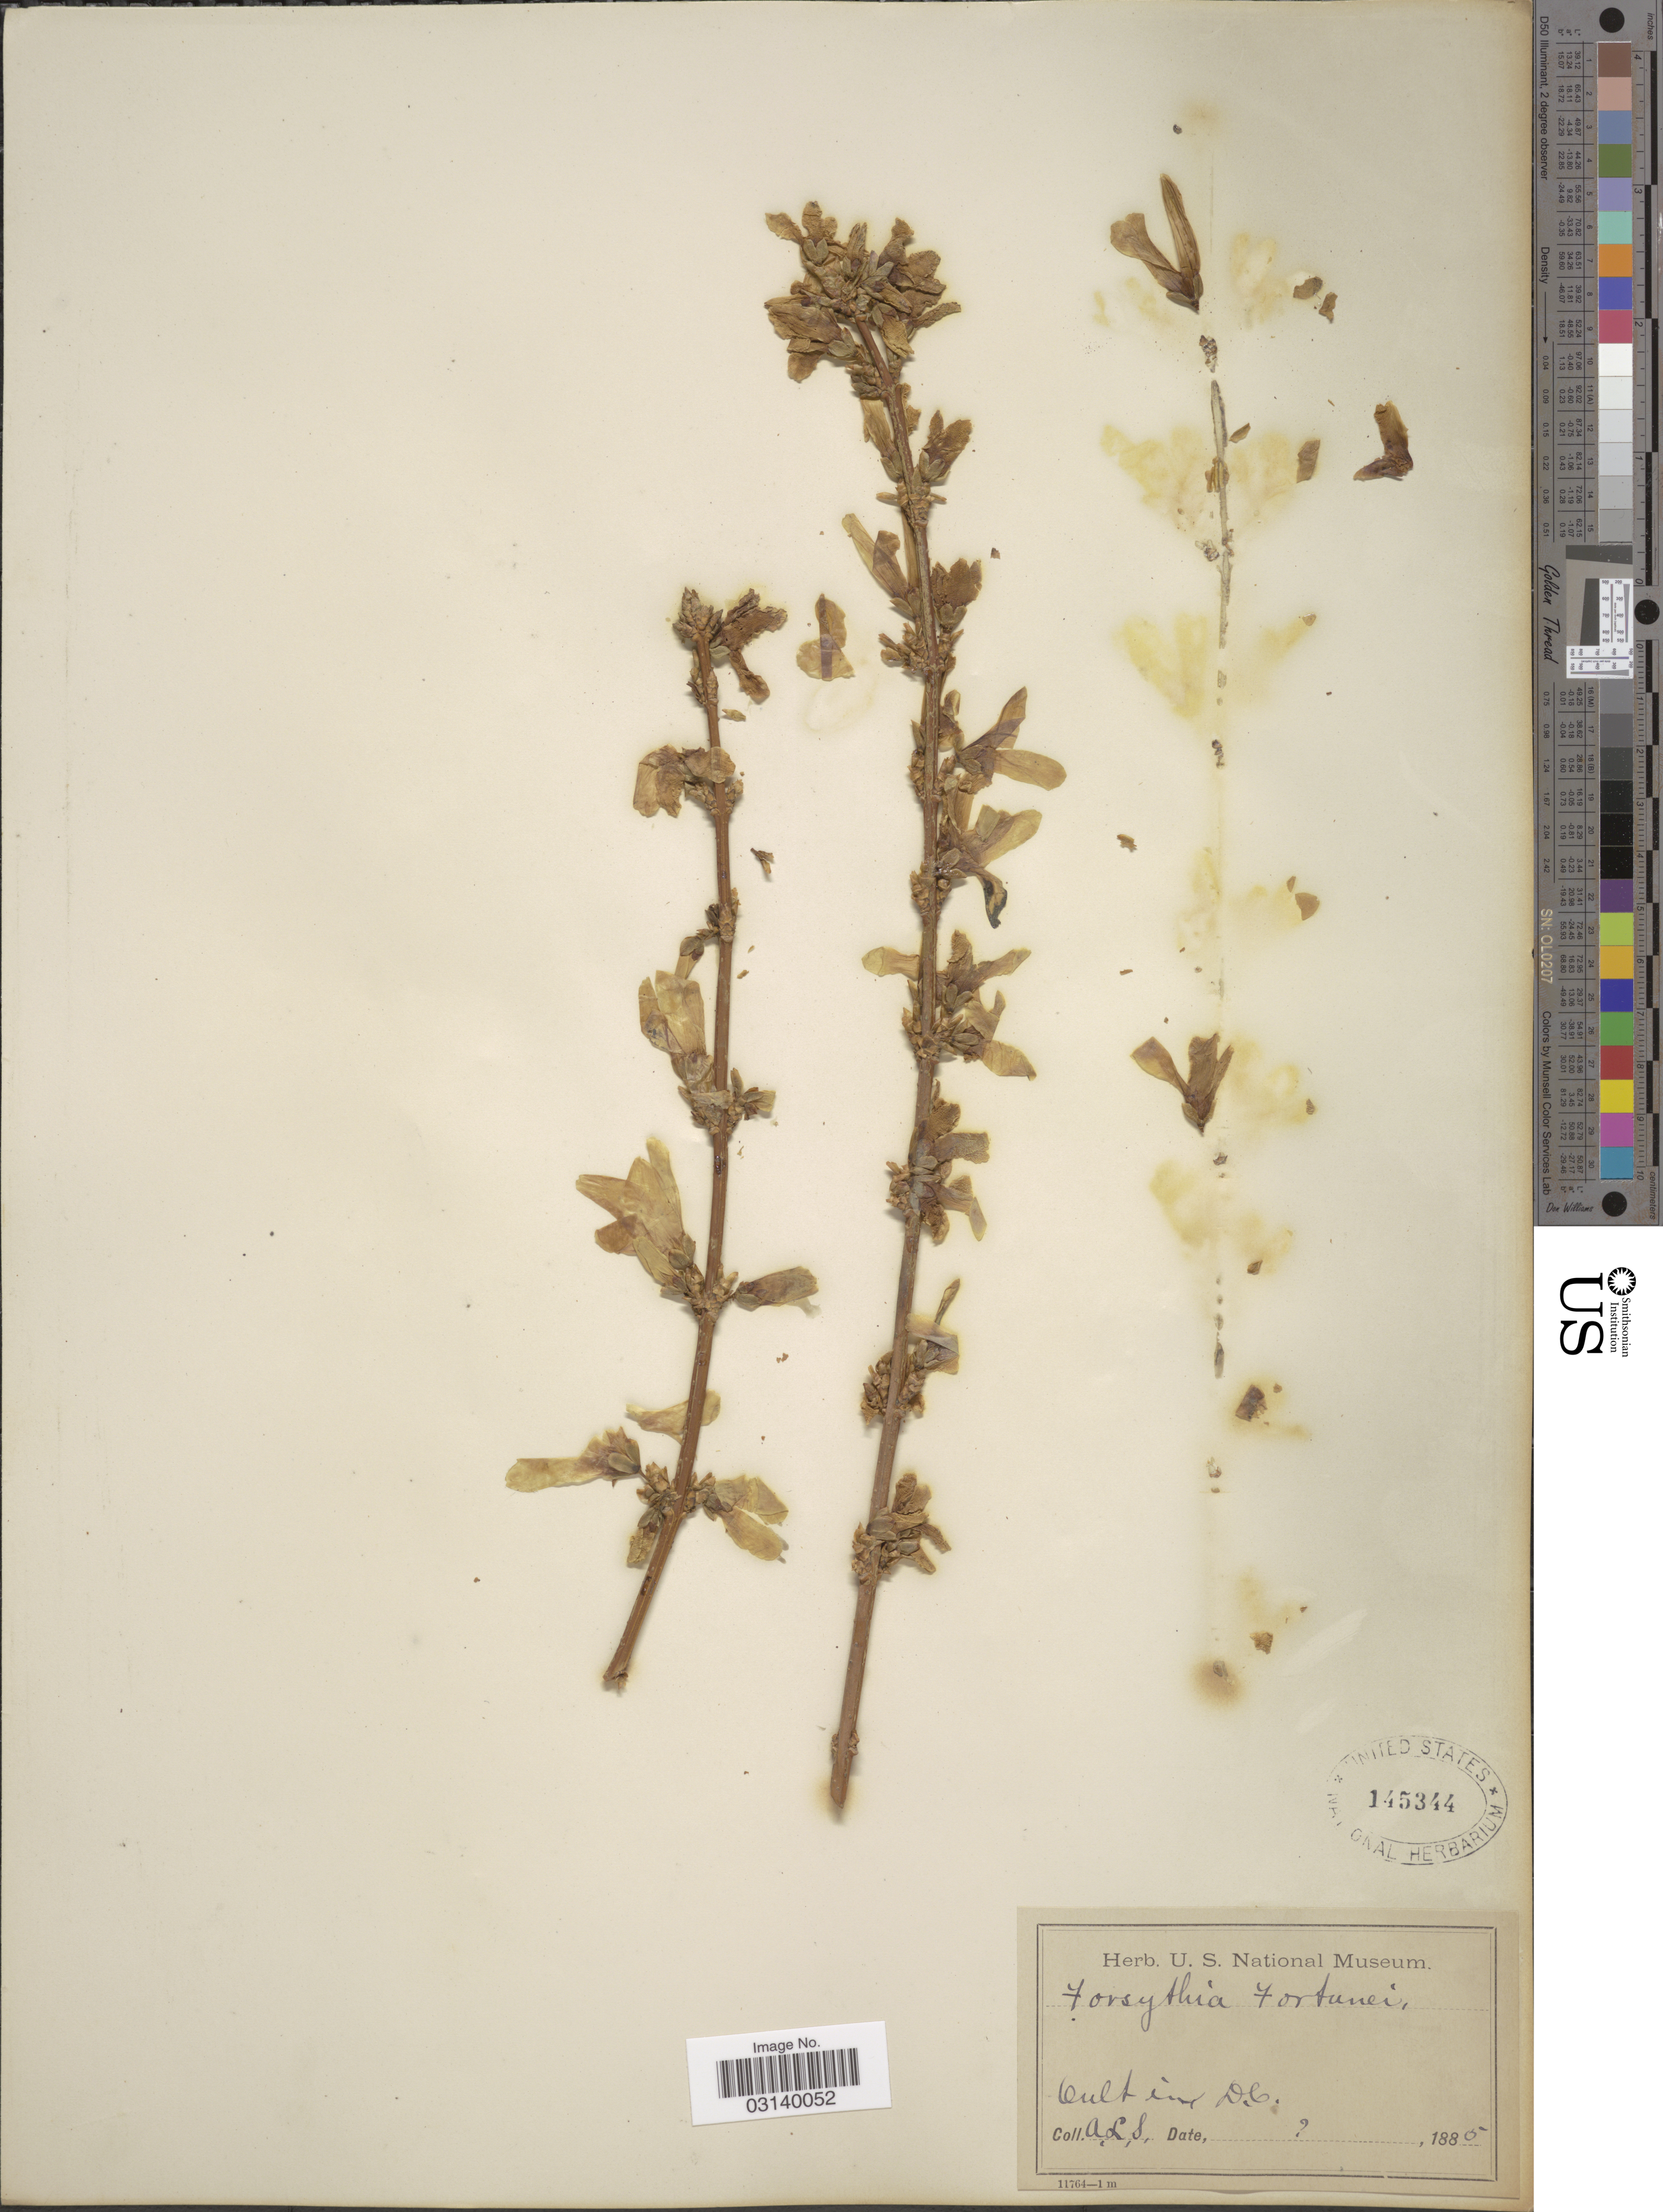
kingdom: Plantae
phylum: Tracheophyta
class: Magnoliopsida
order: Lamiales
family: Oleaceae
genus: Forsythia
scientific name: Forsythia suspensa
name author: (Thunb.) Vahl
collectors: A.L.S.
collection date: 1885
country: United States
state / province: District of Columbia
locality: Cult. in D.C.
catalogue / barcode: US 145344